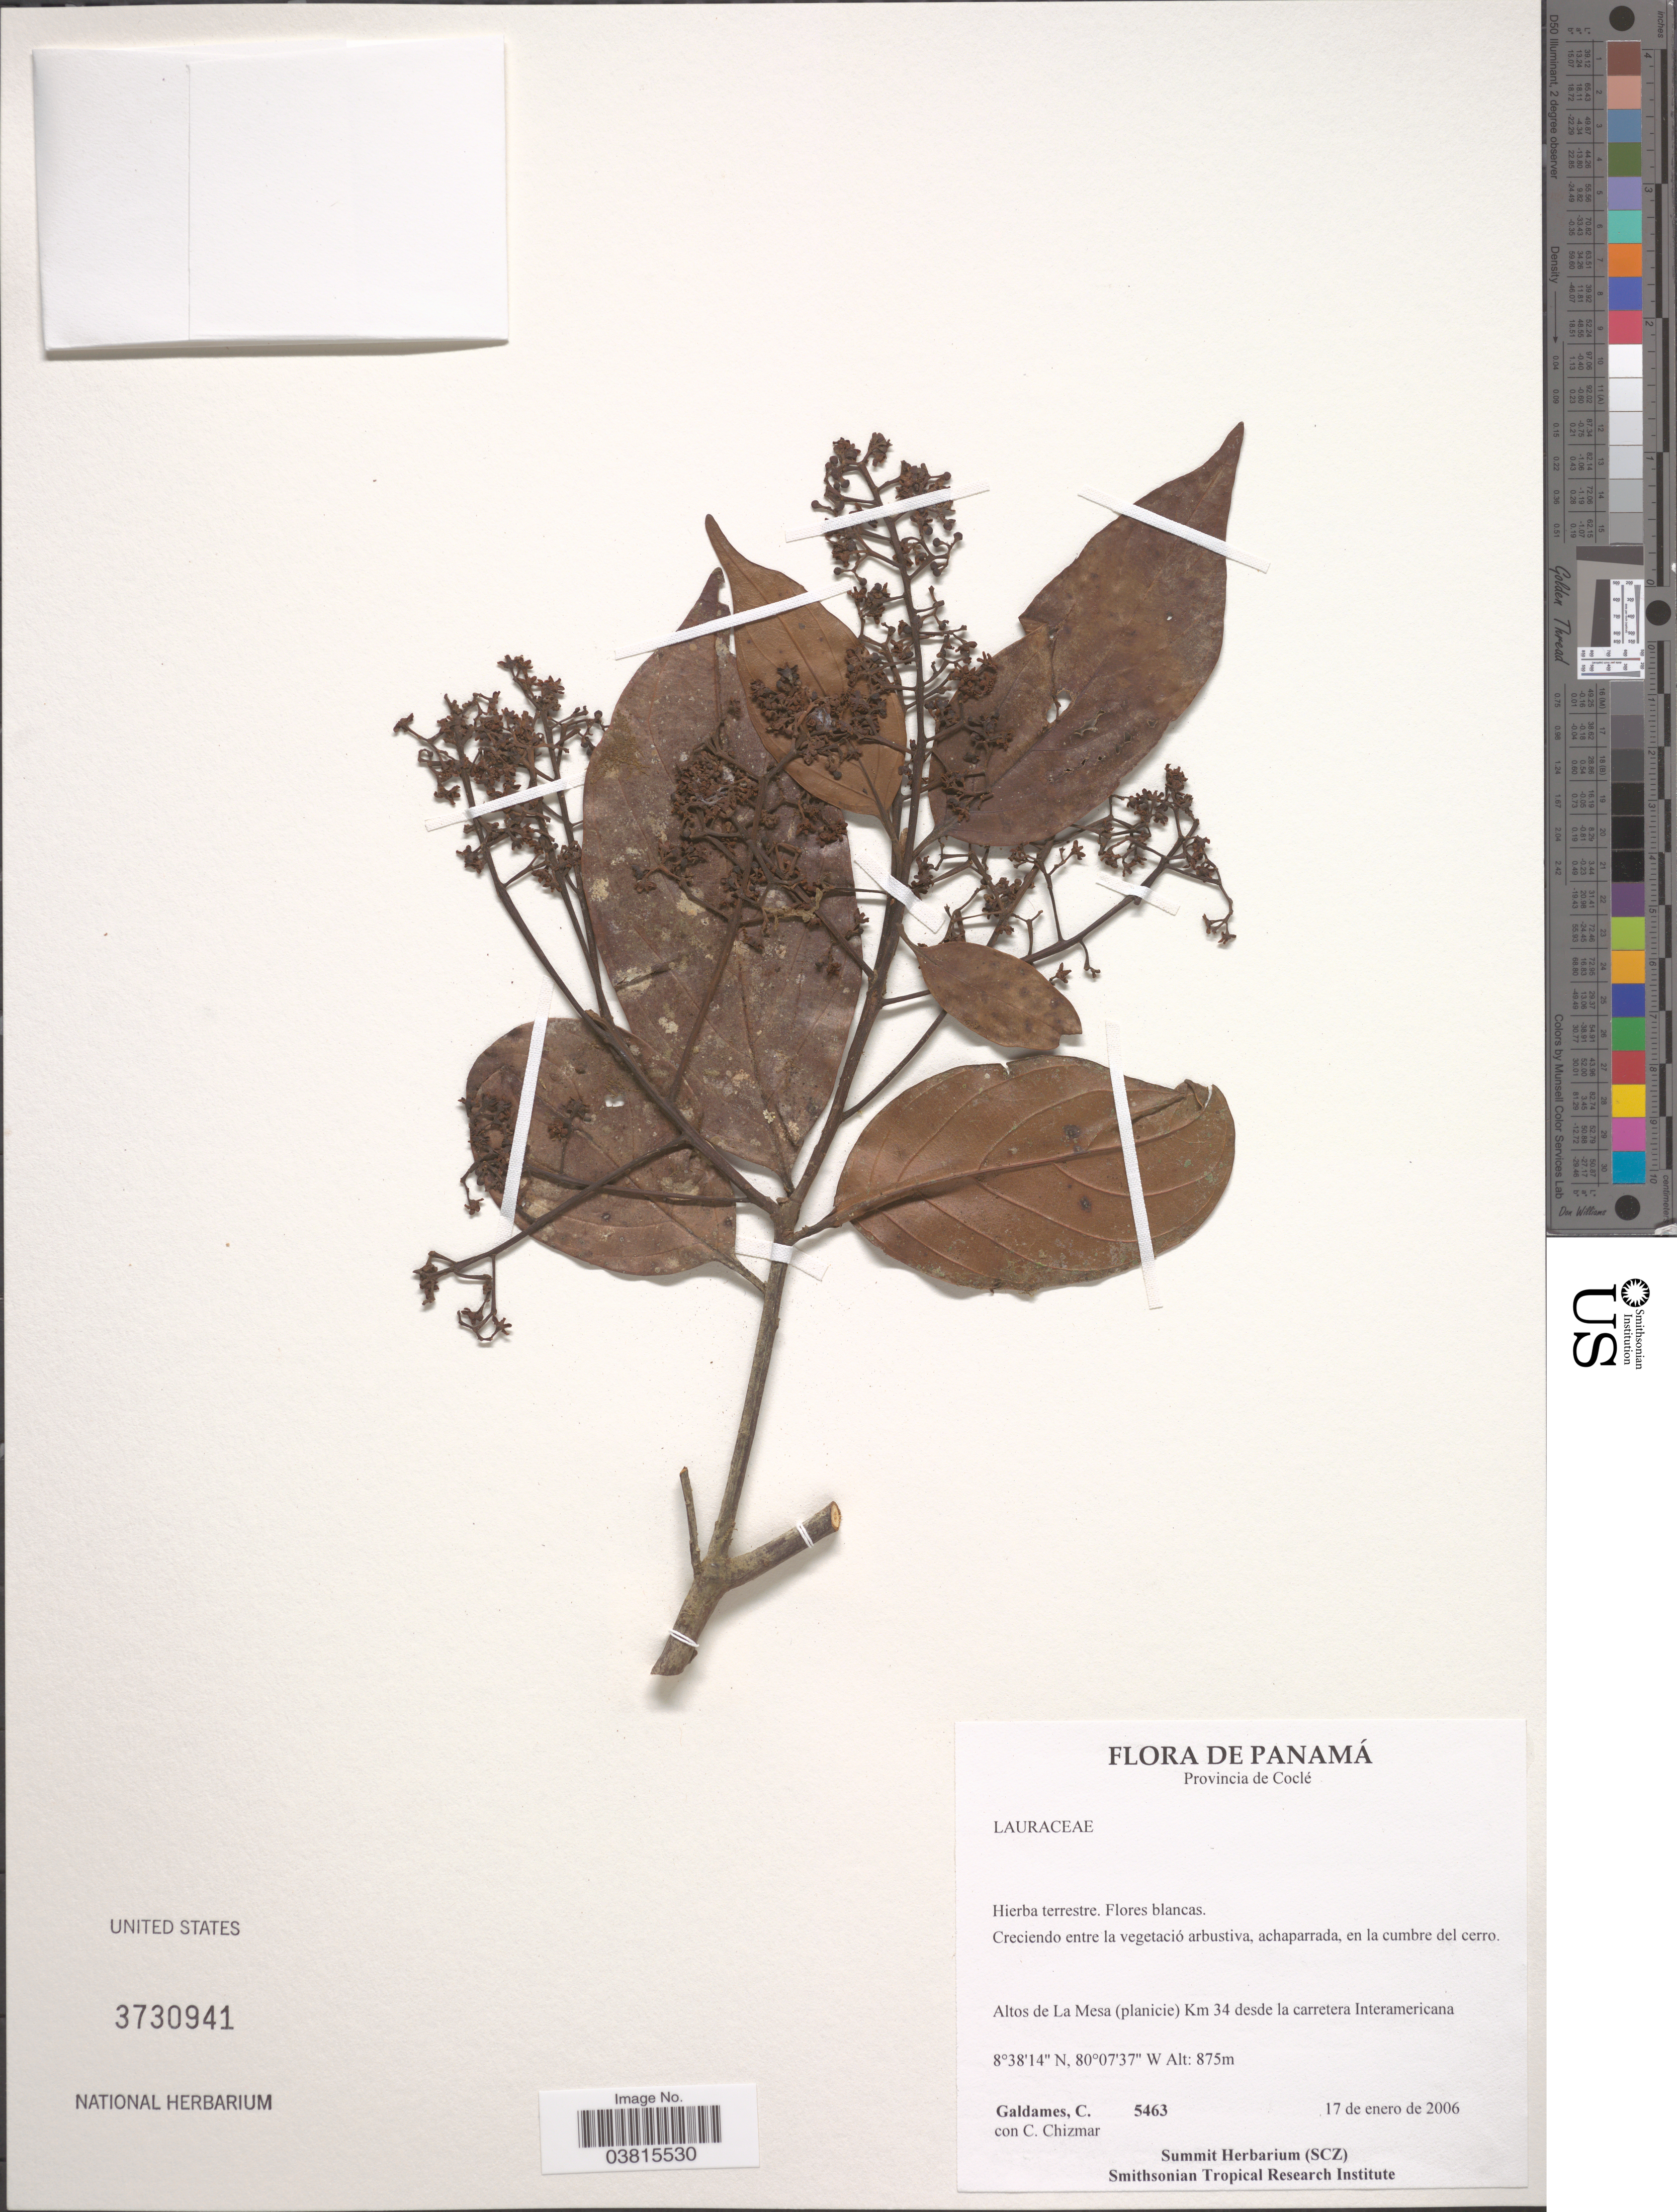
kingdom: Plantae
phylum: Tracheophyta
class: Magnoliopsida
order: Laurales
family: Lauraceae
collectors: C. Galdames & C. Chizmar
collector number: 5463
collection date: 2006-01-17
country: Panama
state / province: Cocle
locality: Altos de La Mesa (planicie) Km 34 desde la carretera Interamericana.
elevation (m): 875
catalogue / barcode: US 3730941